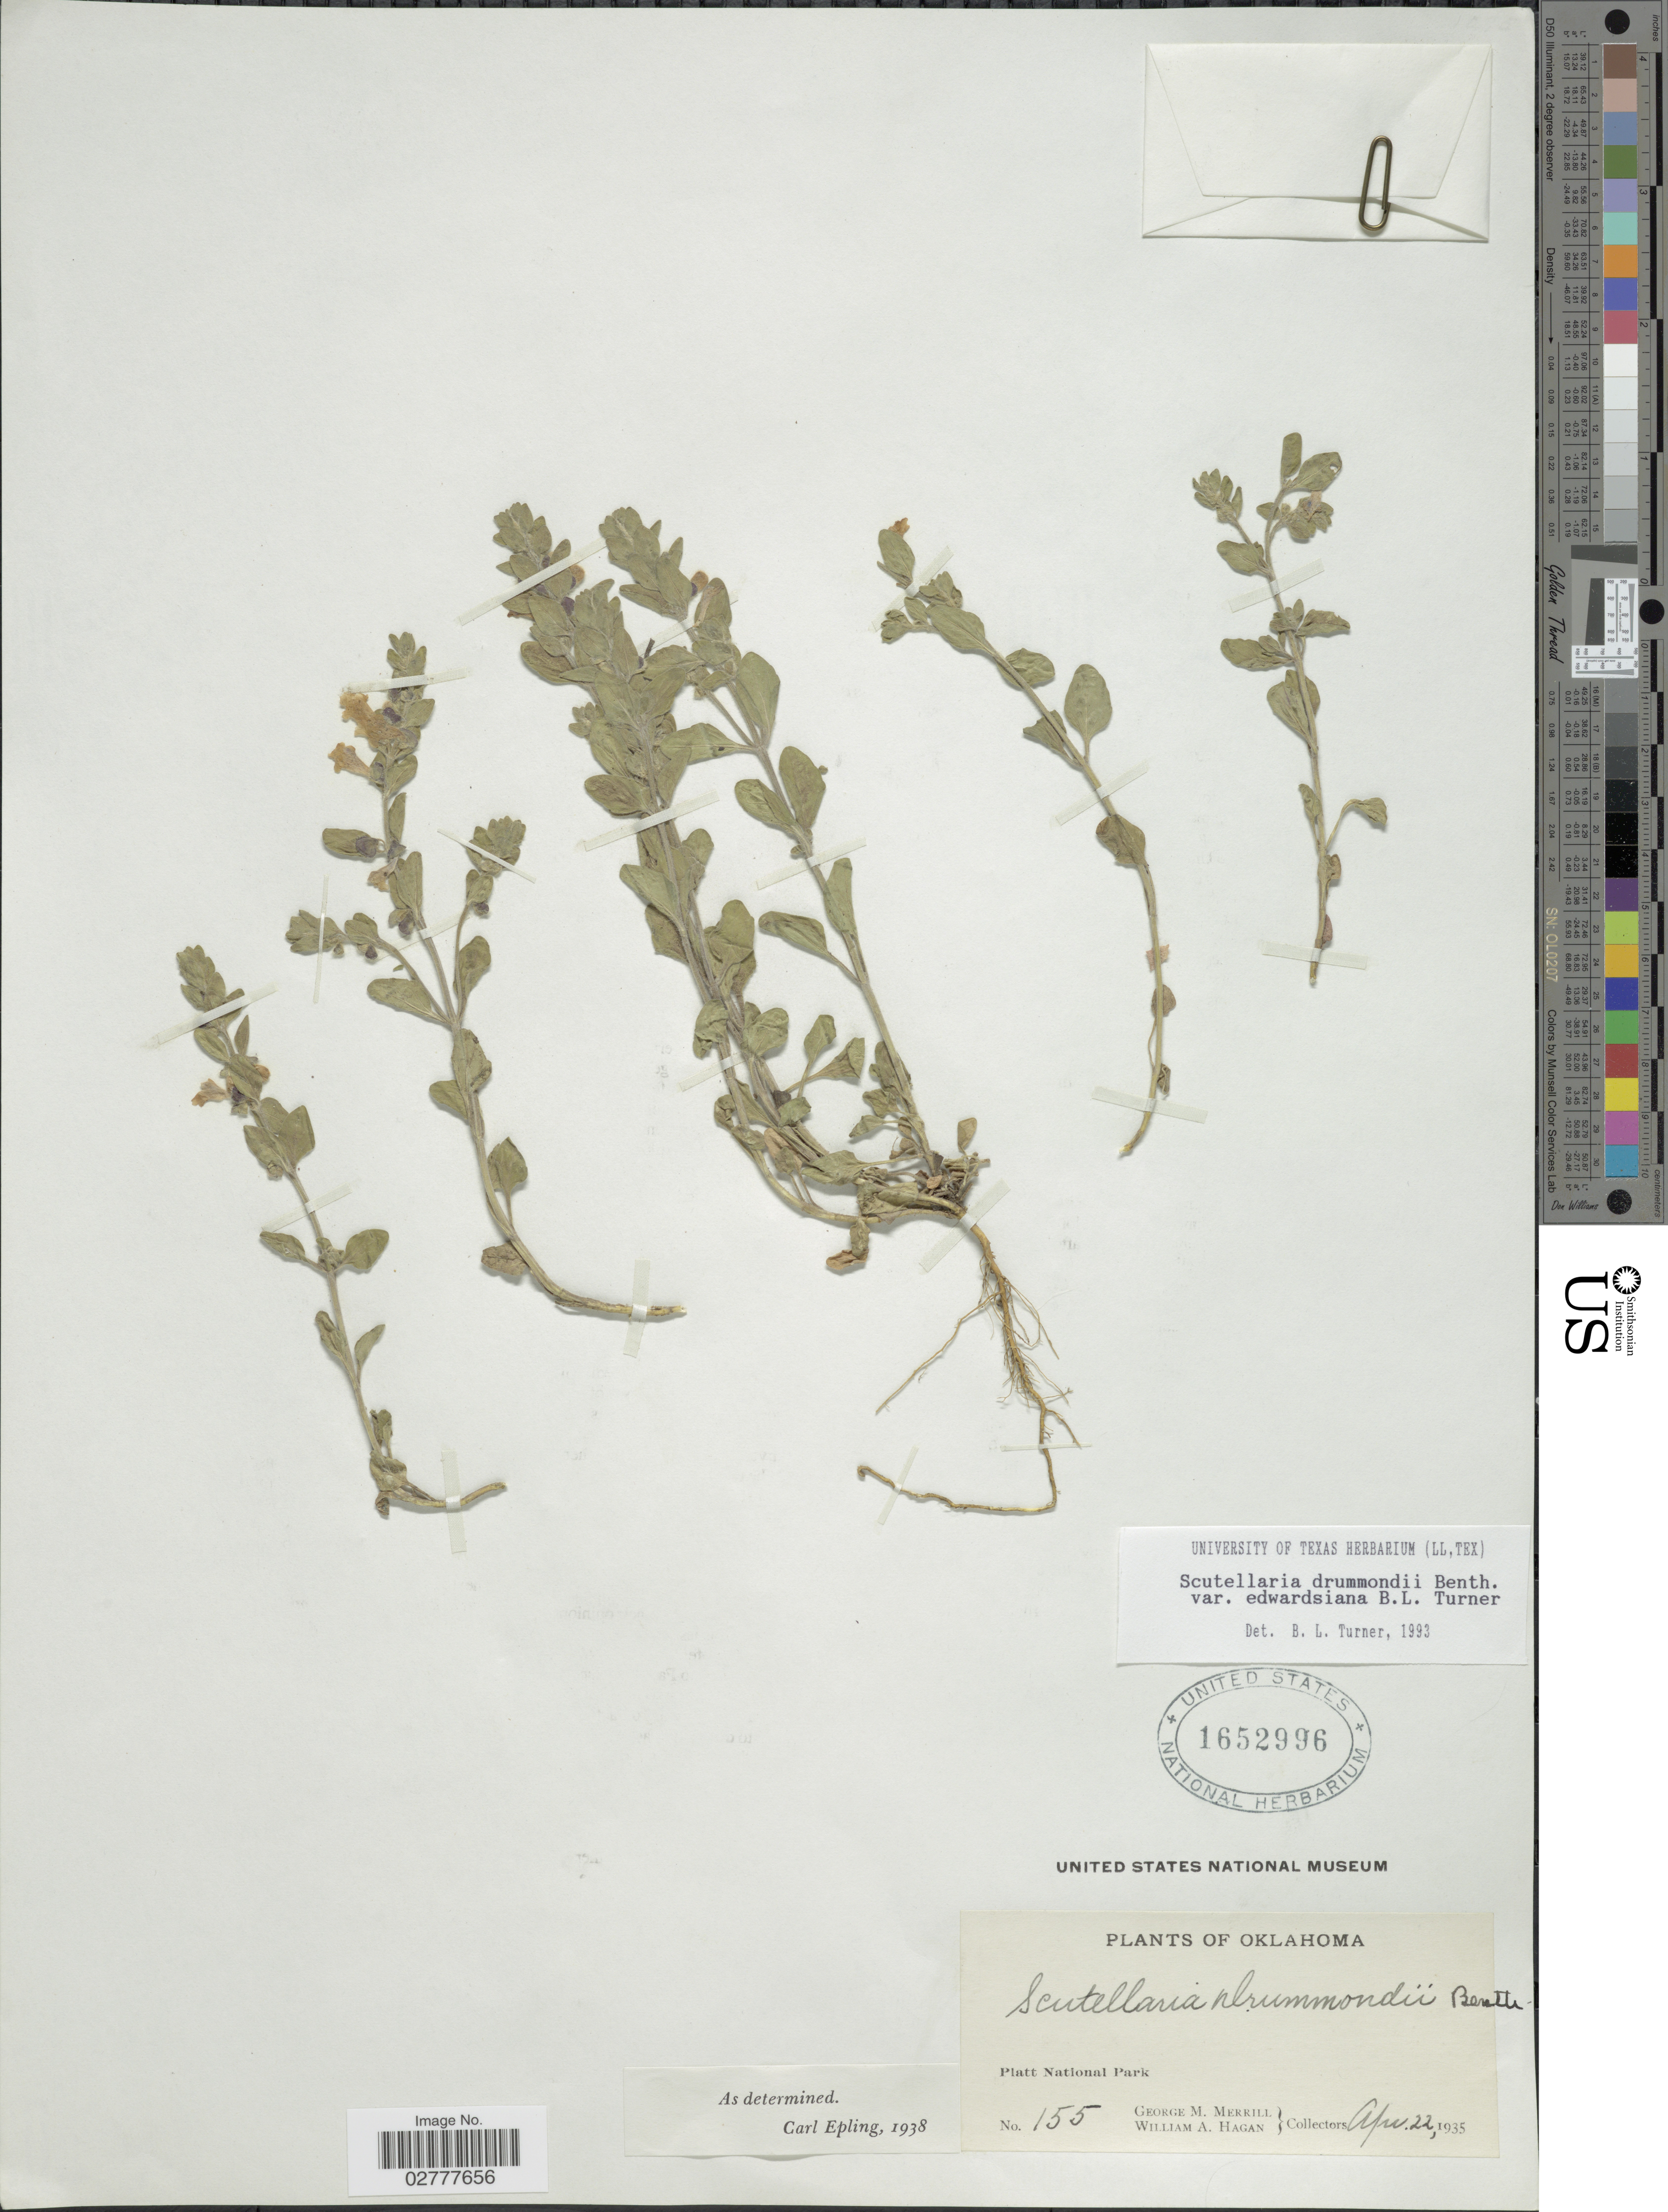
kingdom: Plantae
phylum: Tracheophyta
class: Magnoliopsida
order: Lamiales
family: Lamiaceae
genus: Scutellaria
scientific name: Scutellaria drummondii var. edwardsiana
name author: Benth.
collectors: G. M. Merrill & W. Hagan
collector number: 155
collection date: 1935-04-22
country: United States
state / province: Oklahoma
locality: Platt National Park.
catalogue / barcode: US 1652996